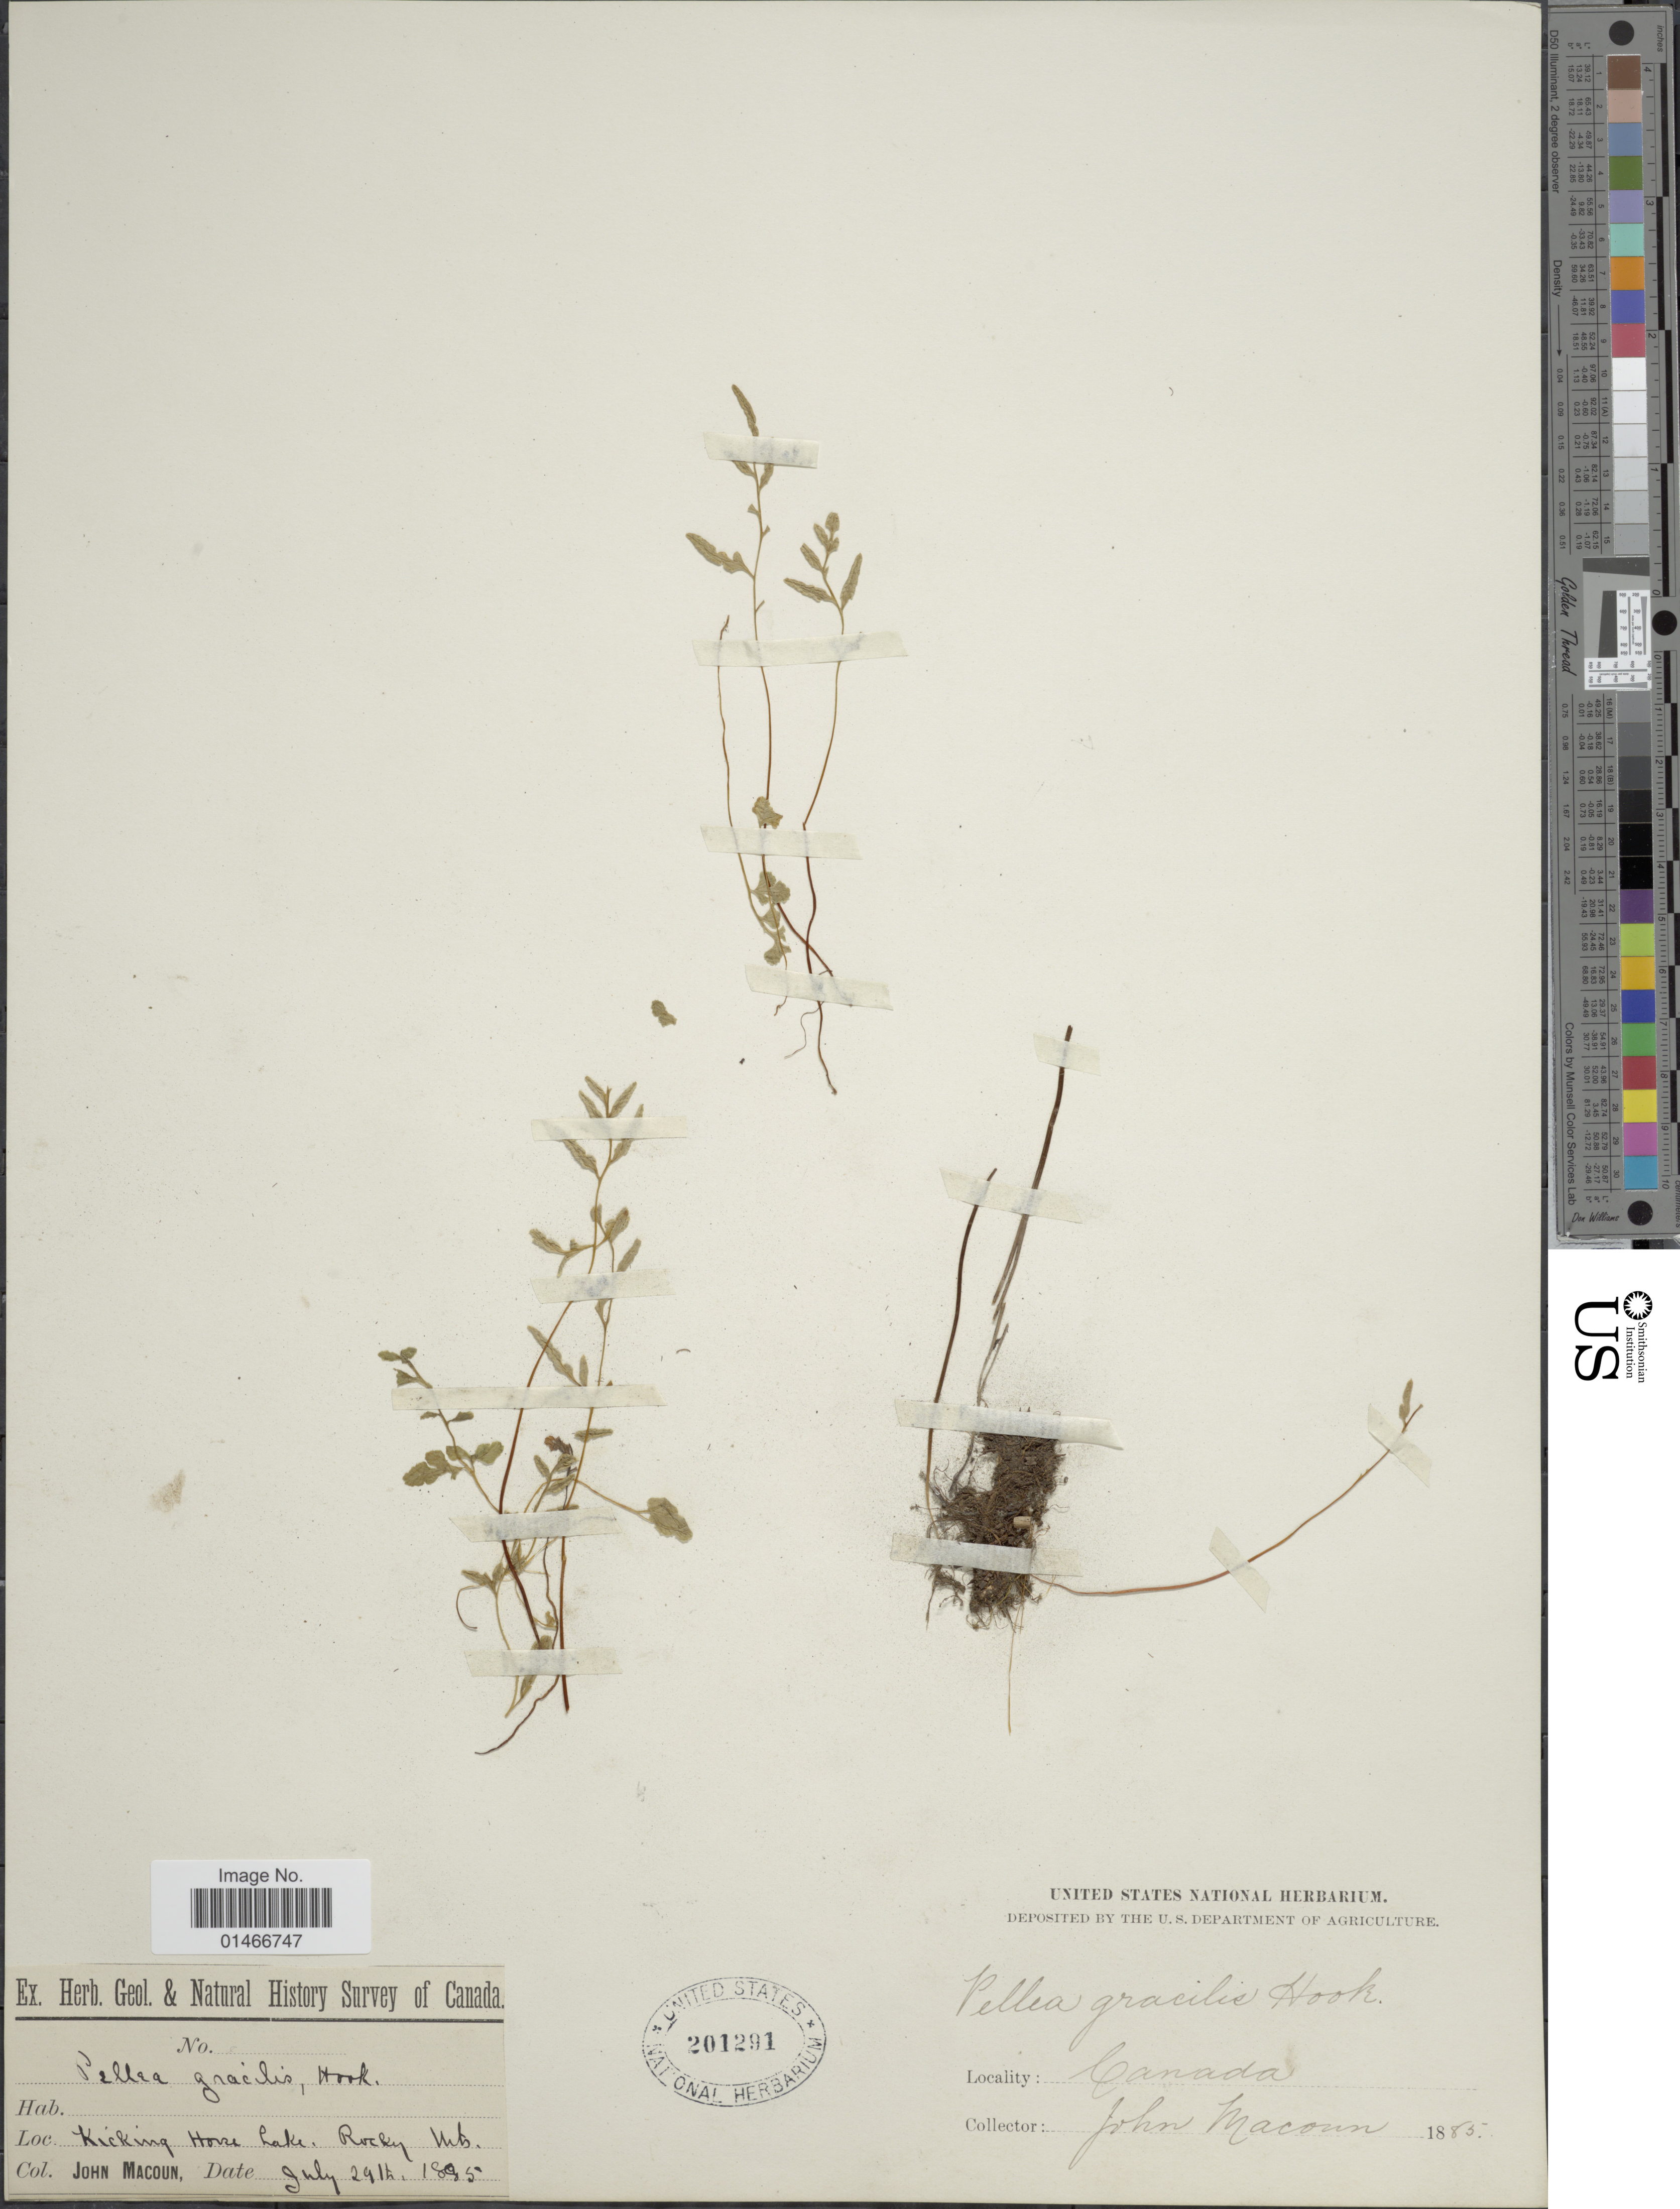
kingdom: Plantae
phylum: Tracheophyta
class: Polypodiopsida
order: Polypodiales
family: Pteridaceae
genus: Cryptogramma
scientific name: Cryptogramma stelleri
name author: (S.G. Gmel.) Prantl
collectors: J. Macoun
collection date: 1885-07-29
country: Canada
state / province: British Columbia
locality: Kicking Horse Lake. Rocky Mts.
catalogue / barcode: US 201291